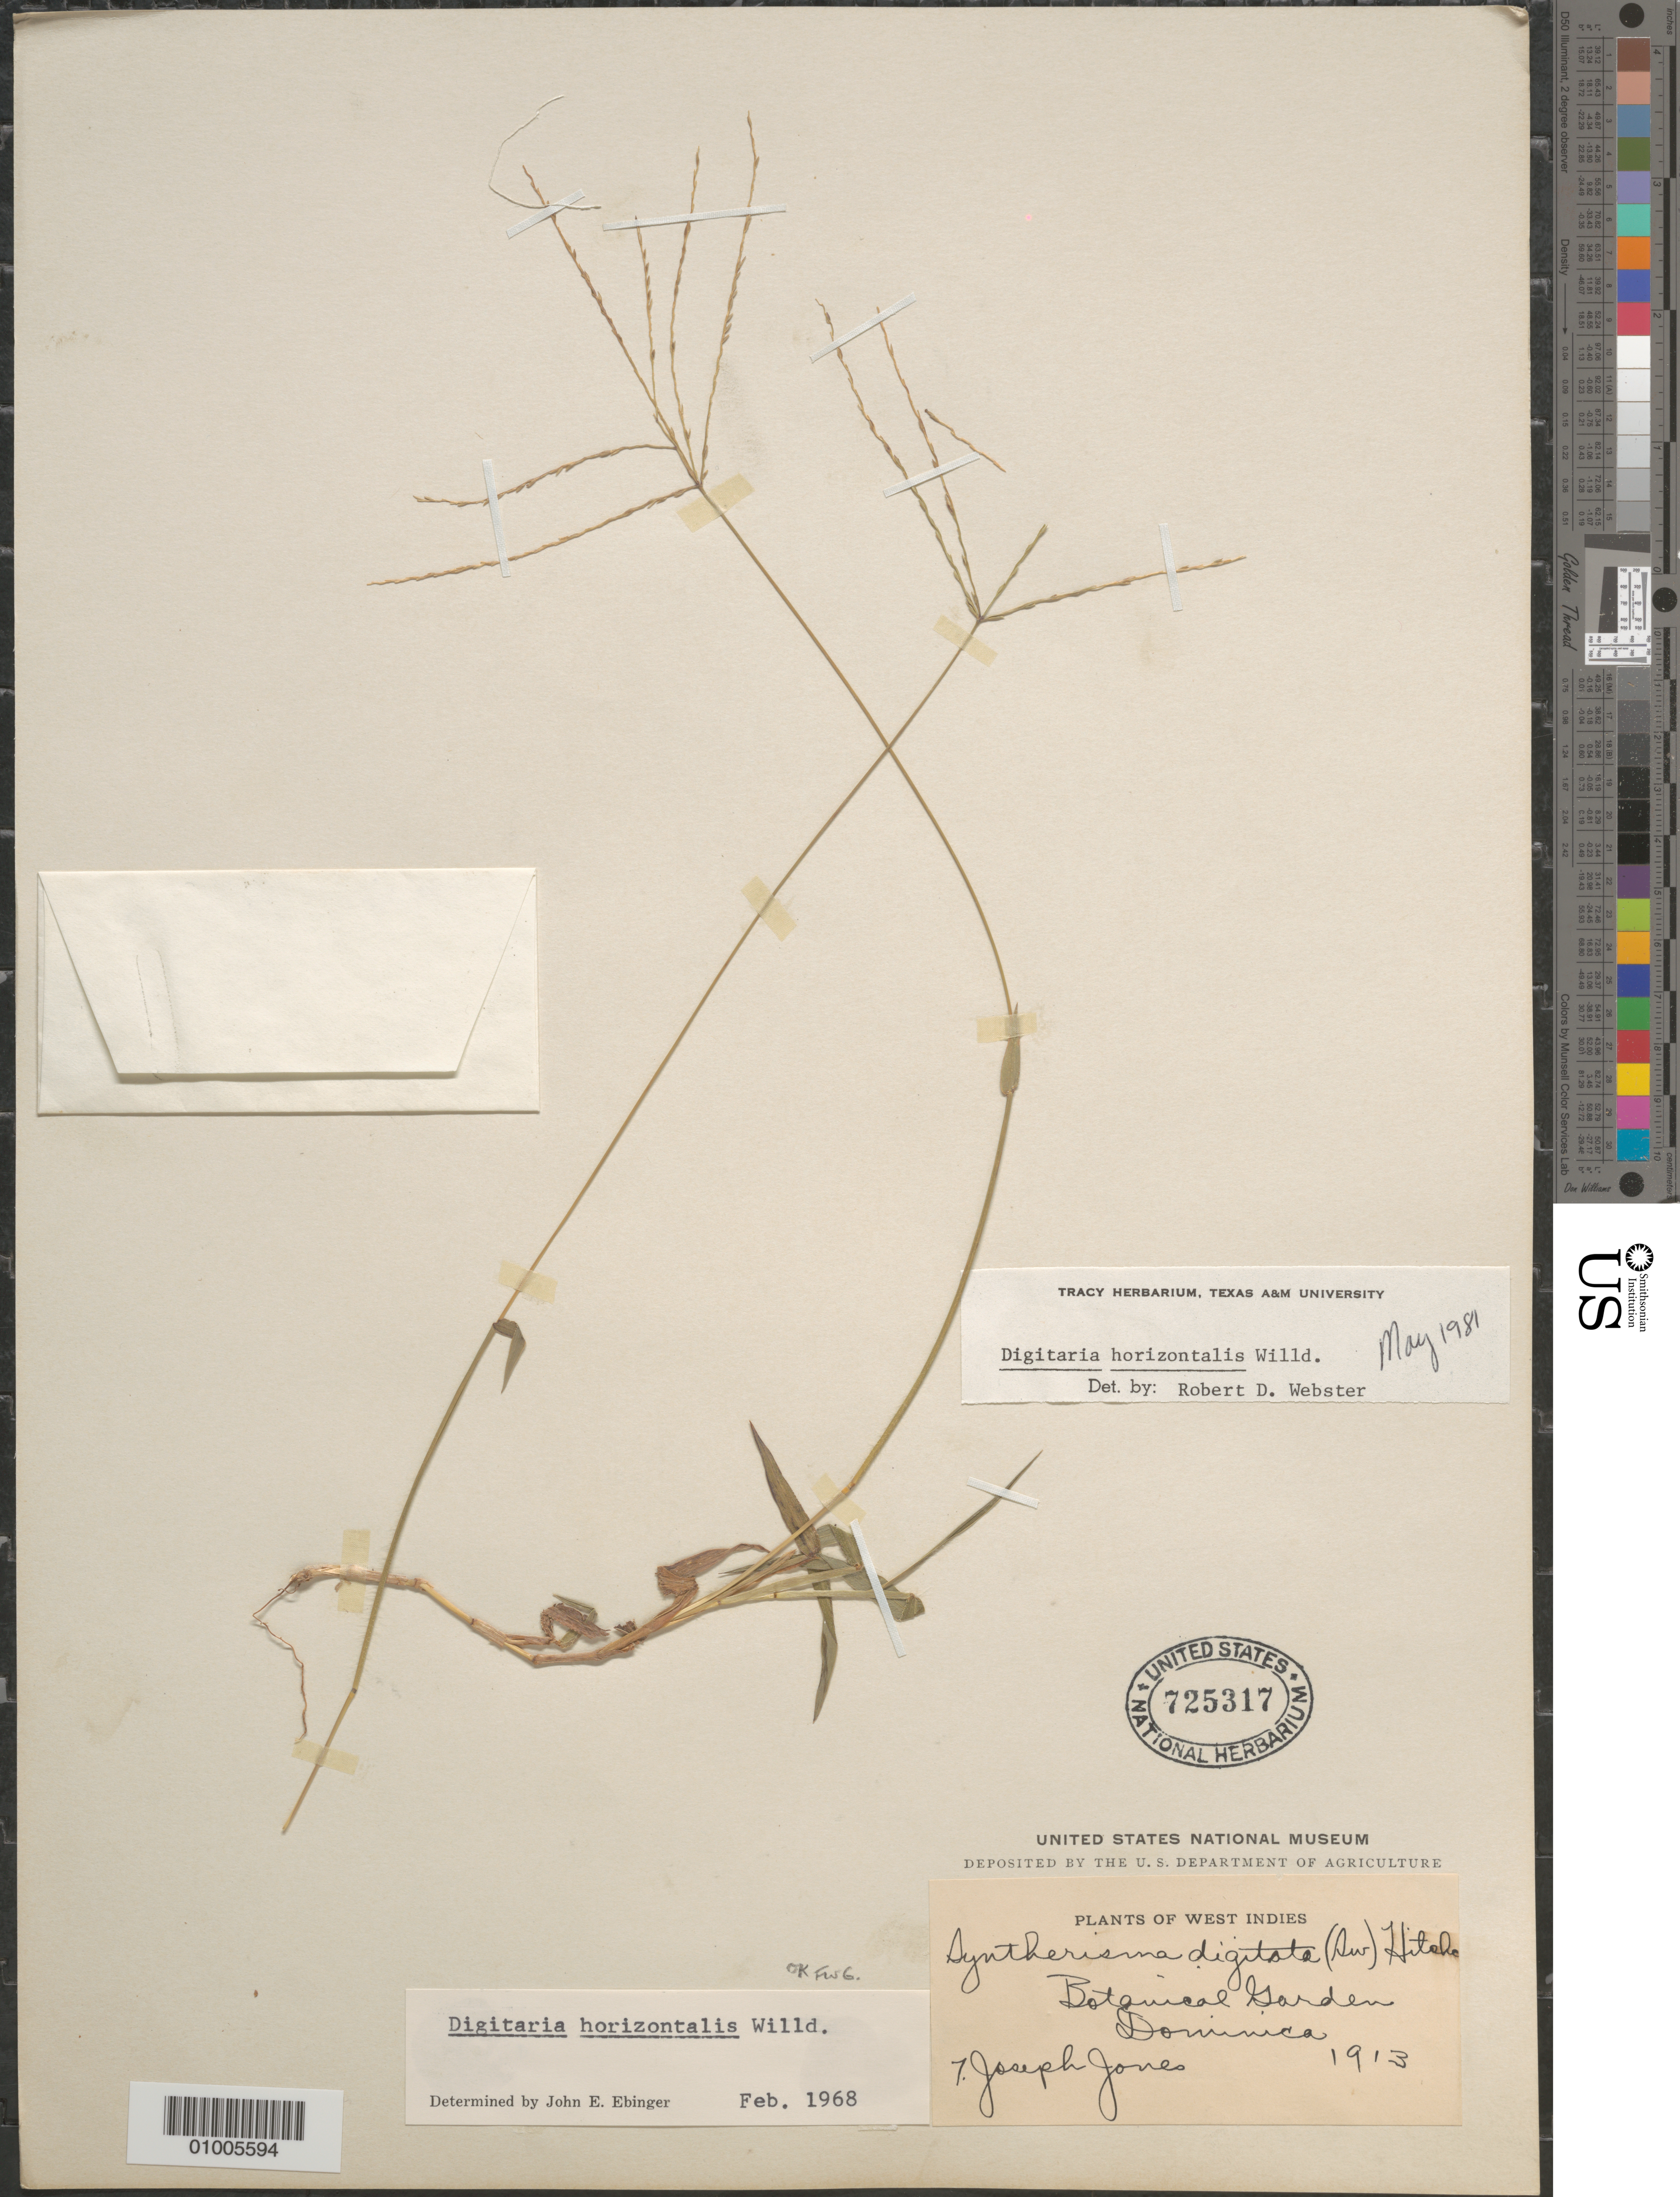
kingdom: Plantae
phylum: Tracheophyta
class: Liliopsida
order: Poales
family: Poaceae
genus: Digitaria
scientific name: Digitaria horizontalis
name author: Willd.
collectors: J. Jones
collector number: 7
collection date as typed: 1913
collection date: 1913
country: Dominica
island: Dominica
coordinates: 0 N, 0 E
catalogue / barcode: US 725317